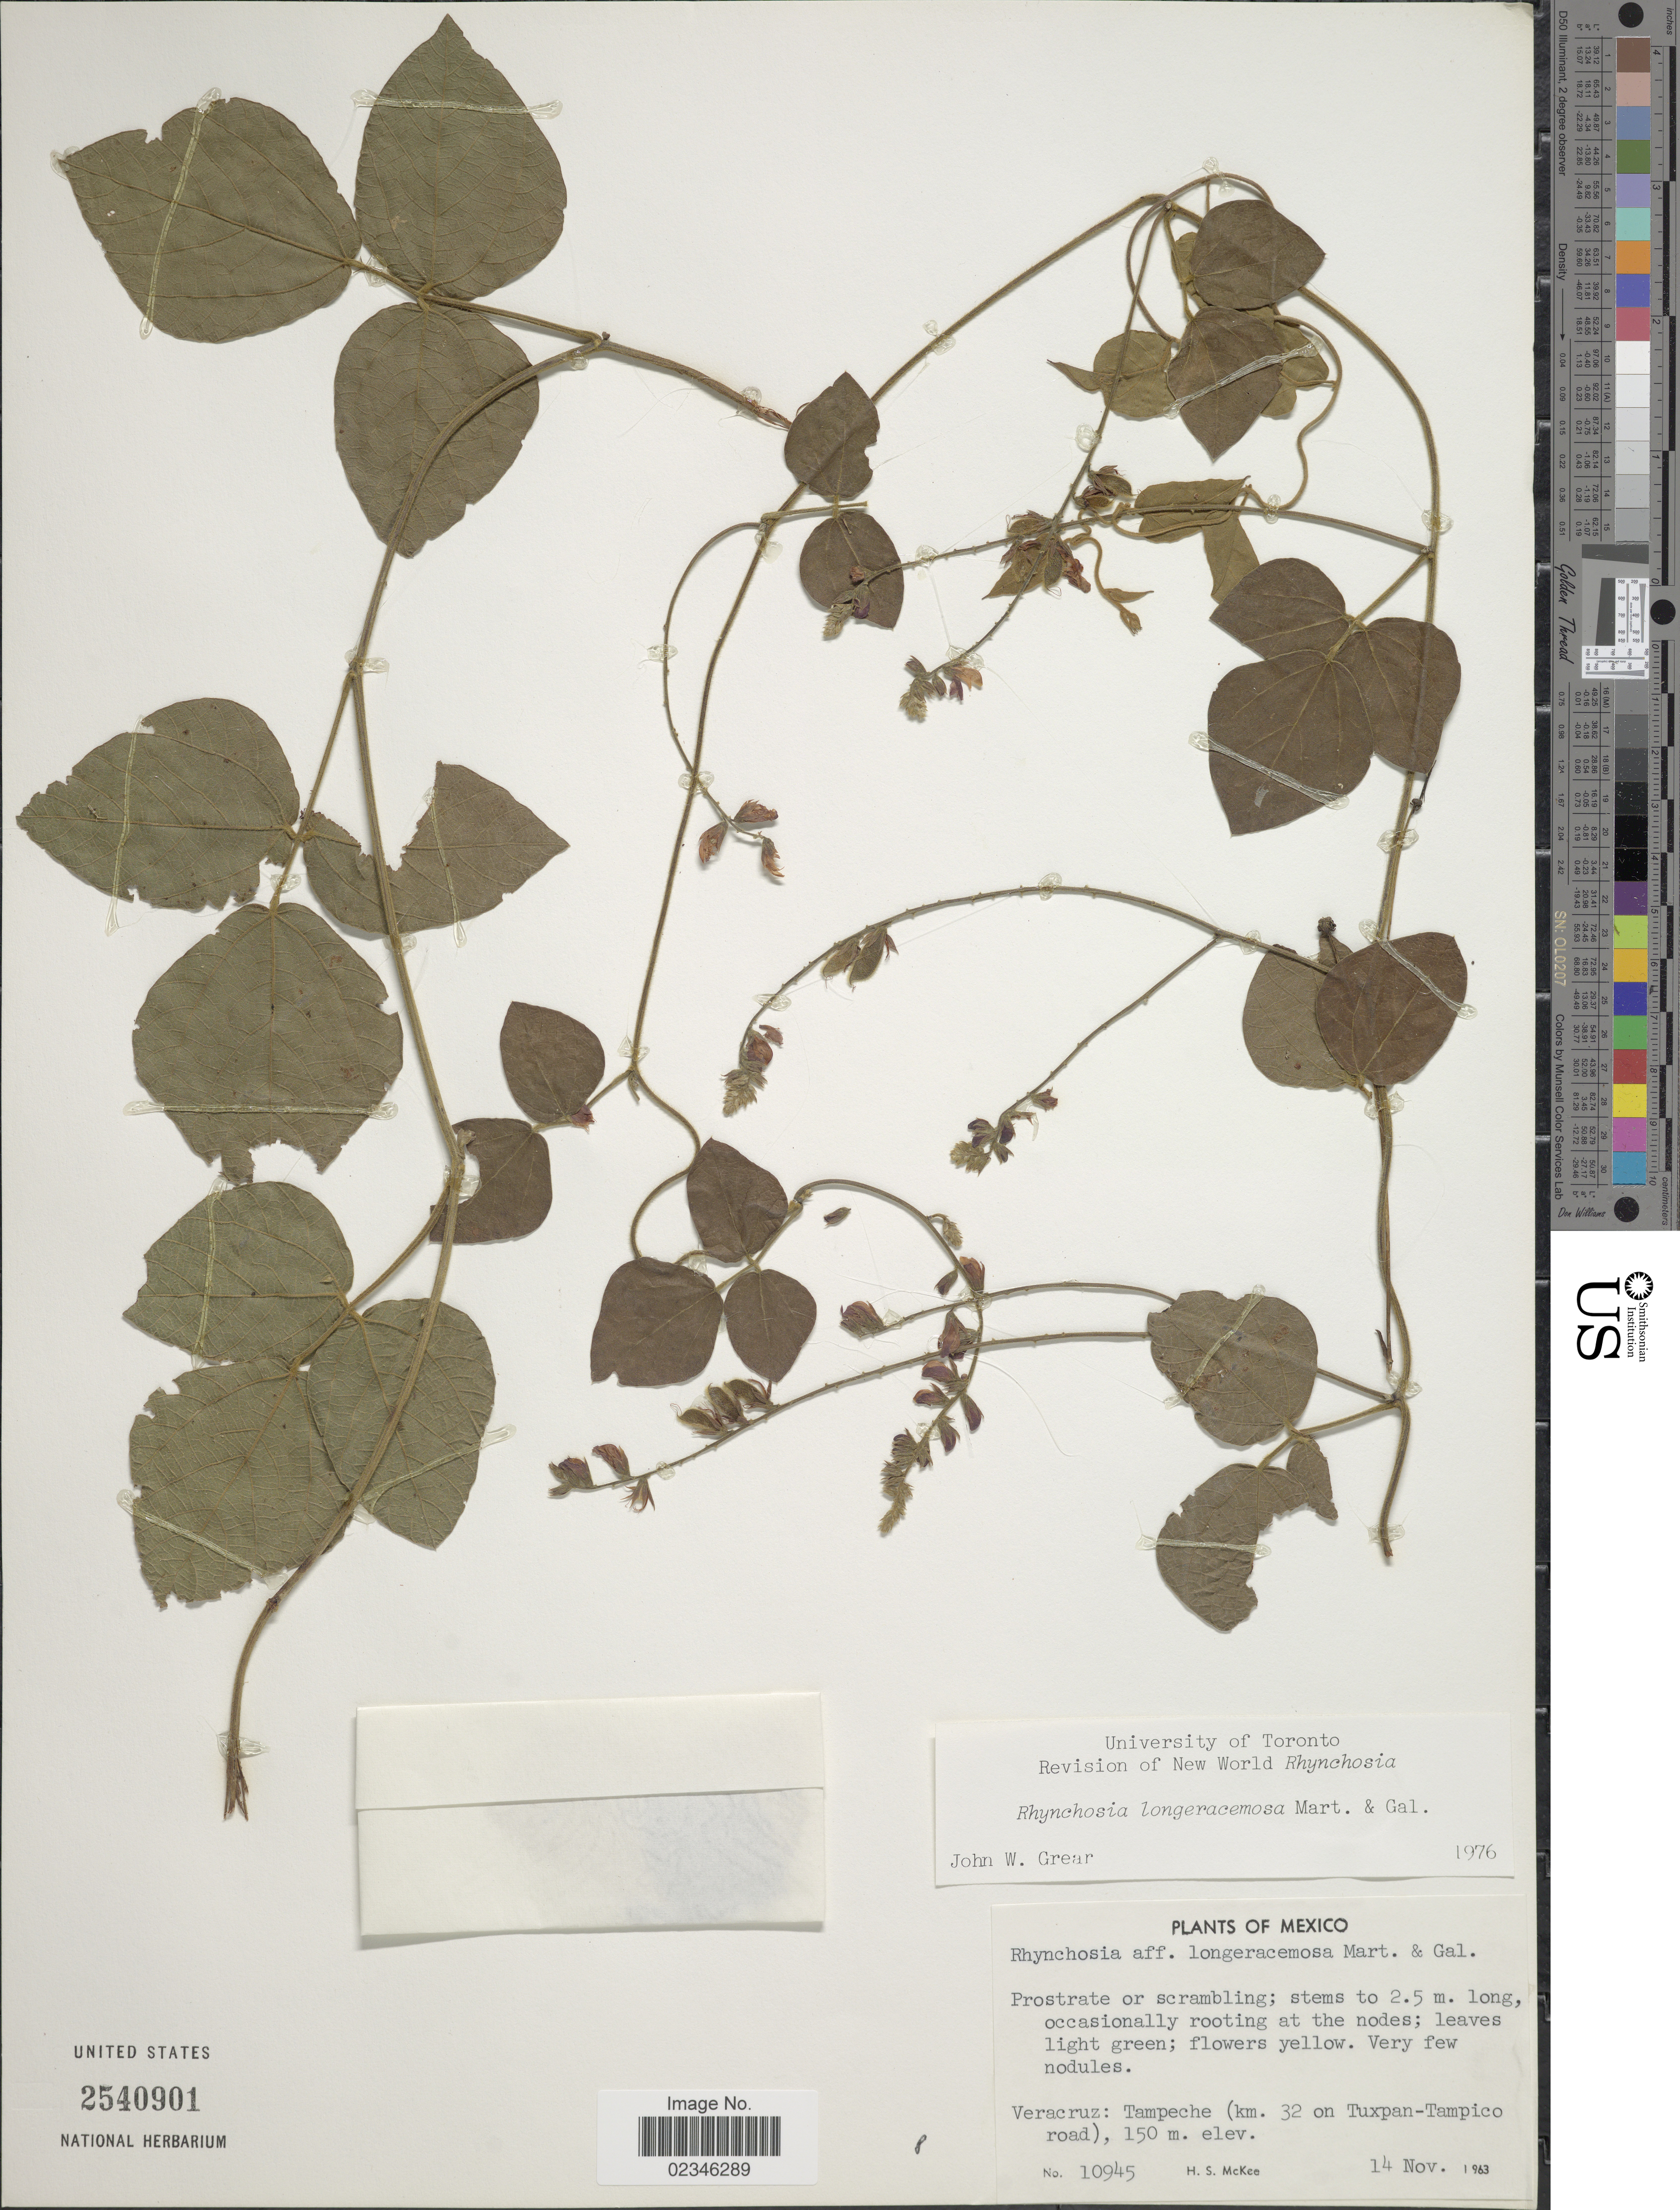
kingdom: Plantae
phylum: Tracheophyta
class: Magnoliopsida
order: Fabales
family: Fabaceae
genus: Rhynchosia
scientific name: Rhynchosia longeracemosa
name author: M. Martens & Galeotti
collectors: H. S. McKee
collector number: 10945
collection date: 1963-11-14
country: Mexico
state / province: Veracruz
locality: Veracruz: Tampeche (km. 32 on Tuxpan-Tampico road)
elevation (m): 150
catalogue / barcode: US 2540901